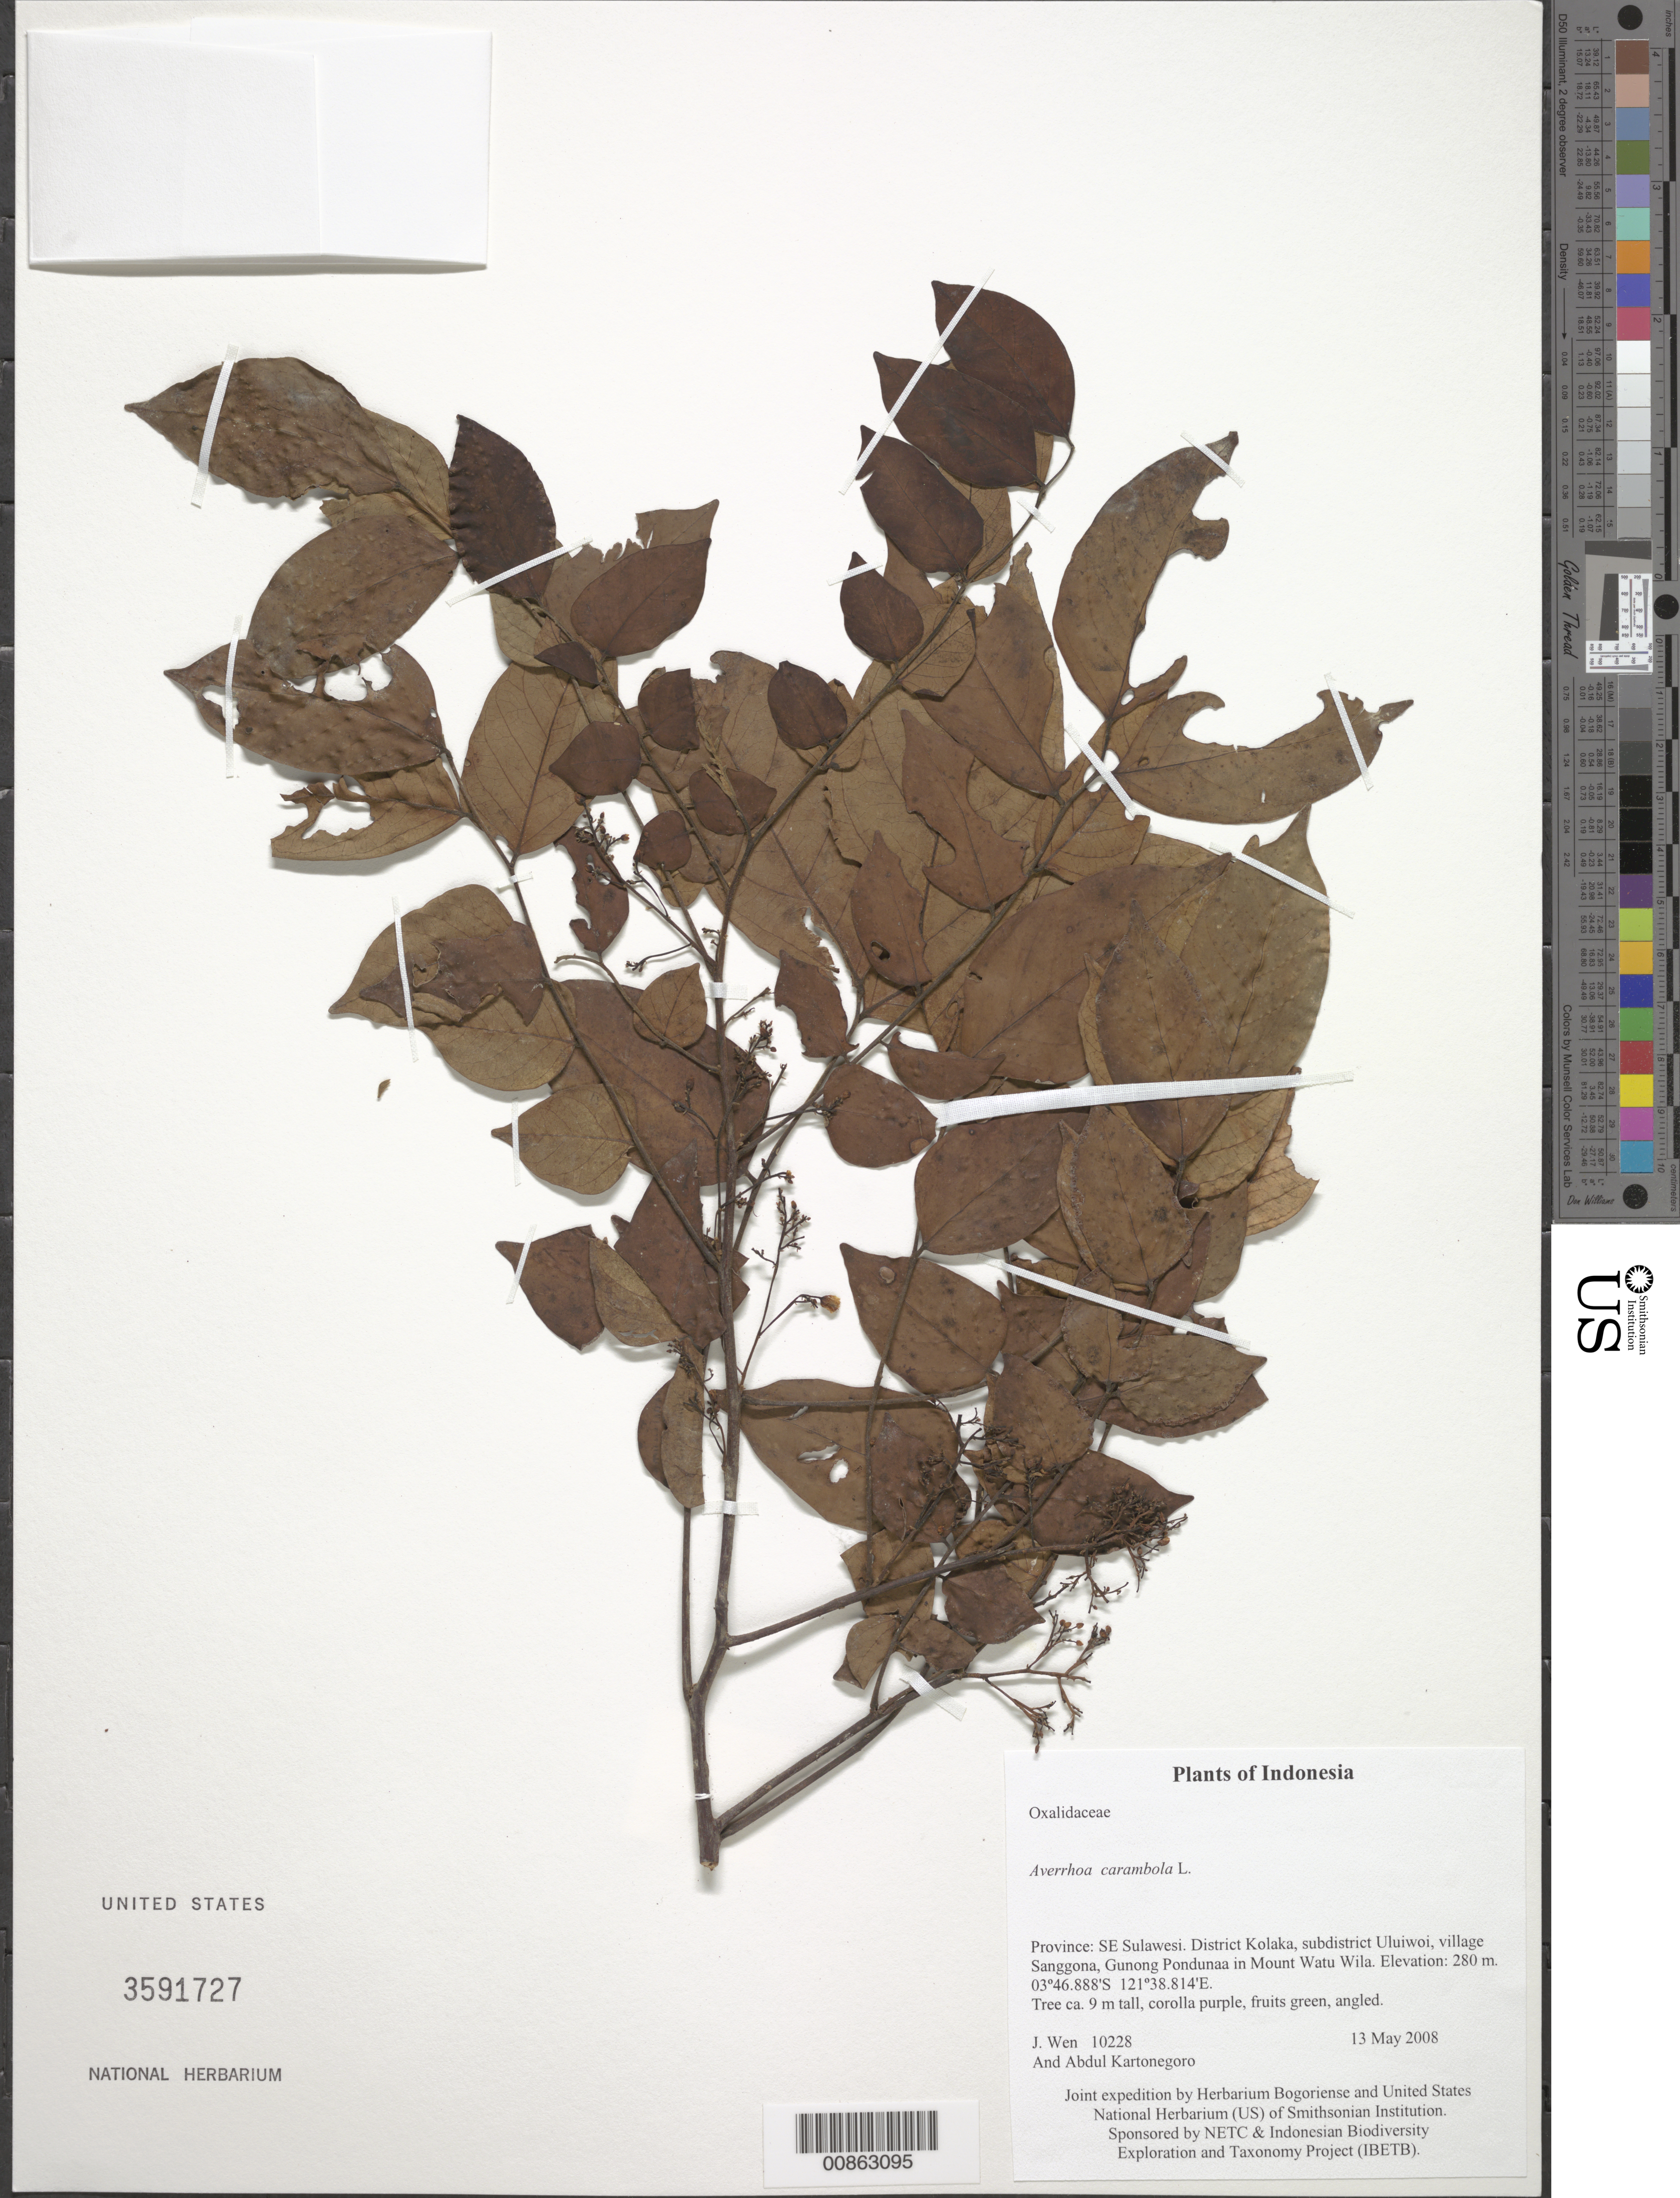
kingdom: Plantae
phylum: Tracheophyta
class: Magnoliopsida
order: Oxalidales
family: Oxalidaceae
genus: Averrhoa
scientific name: Averrhoa carambola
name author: L.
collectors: J. Wen & A. Kartonegoro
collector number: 10228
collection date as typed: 13 May 2008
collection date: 2008-05-13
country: Indonesia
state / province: Sulawesi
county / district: Sulawesi Tenggara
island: Sulawesi [Celebes]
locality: District Kolaka, subdistrict Uluiwoi, village Sanggona, Gunong Pondunaa in Mount Watu Wila.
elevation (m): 280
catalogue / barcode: US 3591727